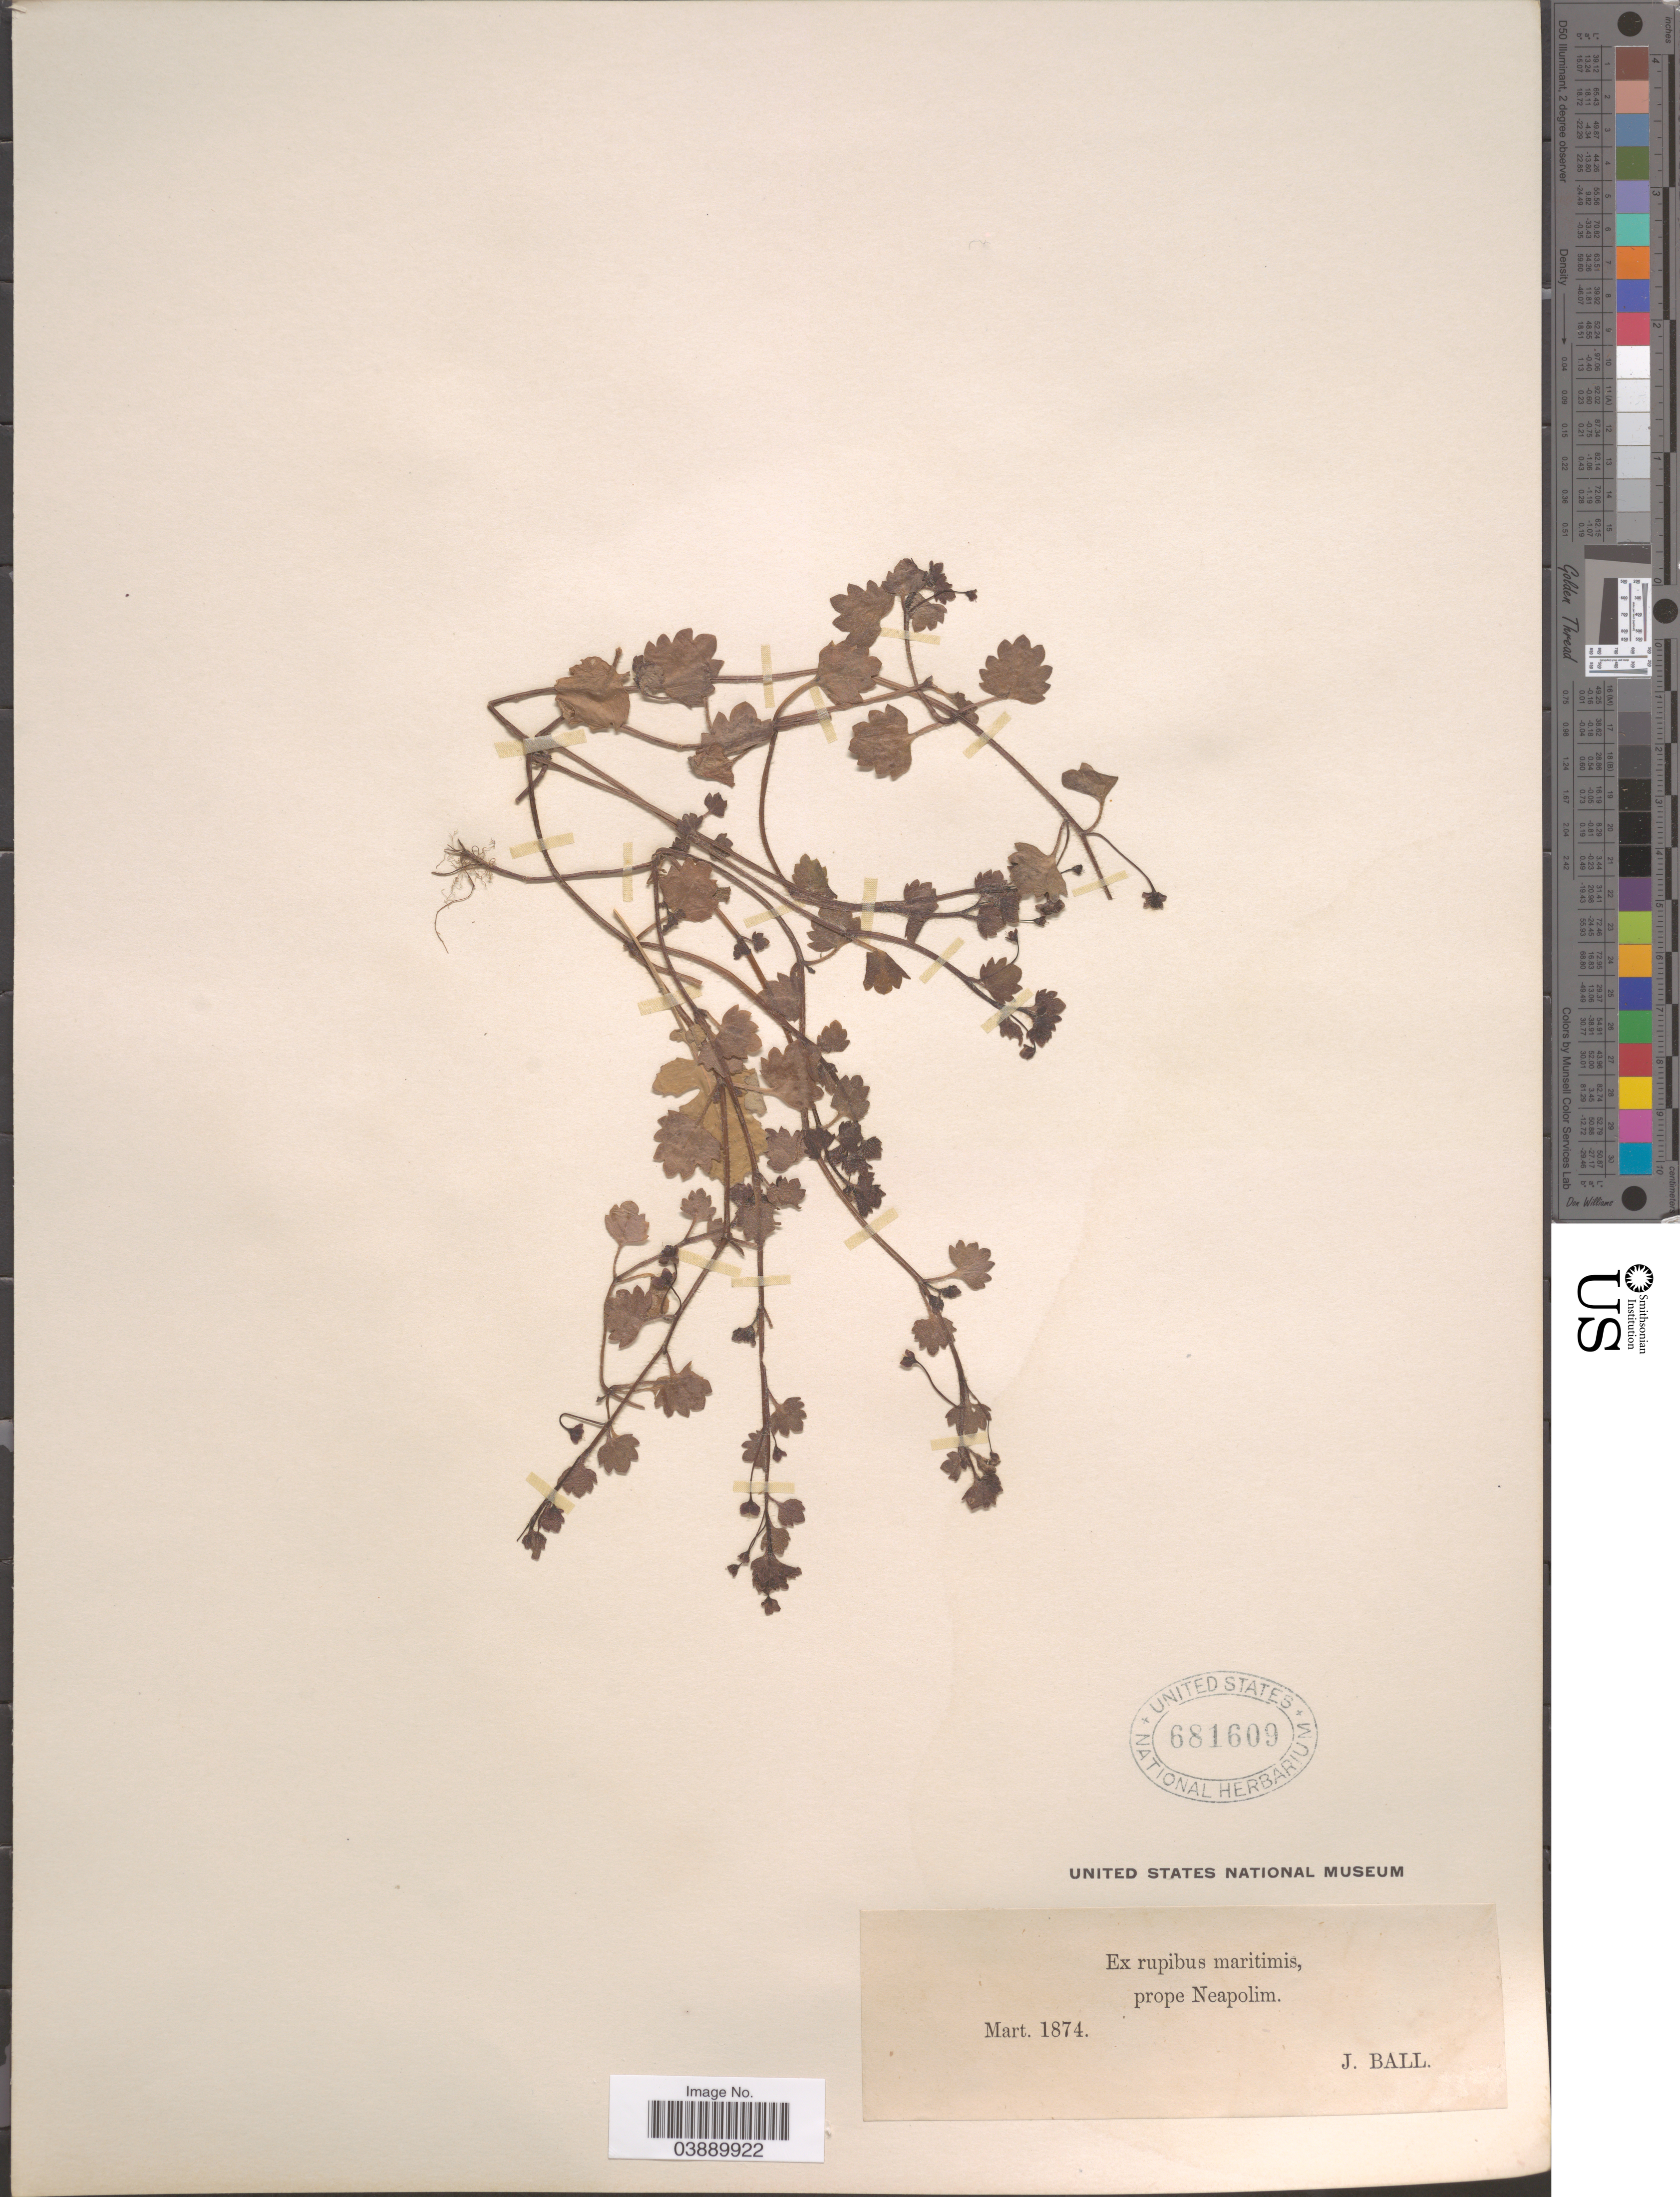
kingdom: Plantae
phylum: Tracheophyta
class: Magnoliopsida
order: Lamiales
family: Plantaginaceae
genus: Veronica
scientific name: Veronica cymbalaria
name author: M. Bodard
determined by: Albach, Dirk C.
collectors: J. Ball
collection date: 1874-03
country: Italy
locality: Ex rupibus maritimis, prope Neapolim.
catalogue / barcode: US 681609